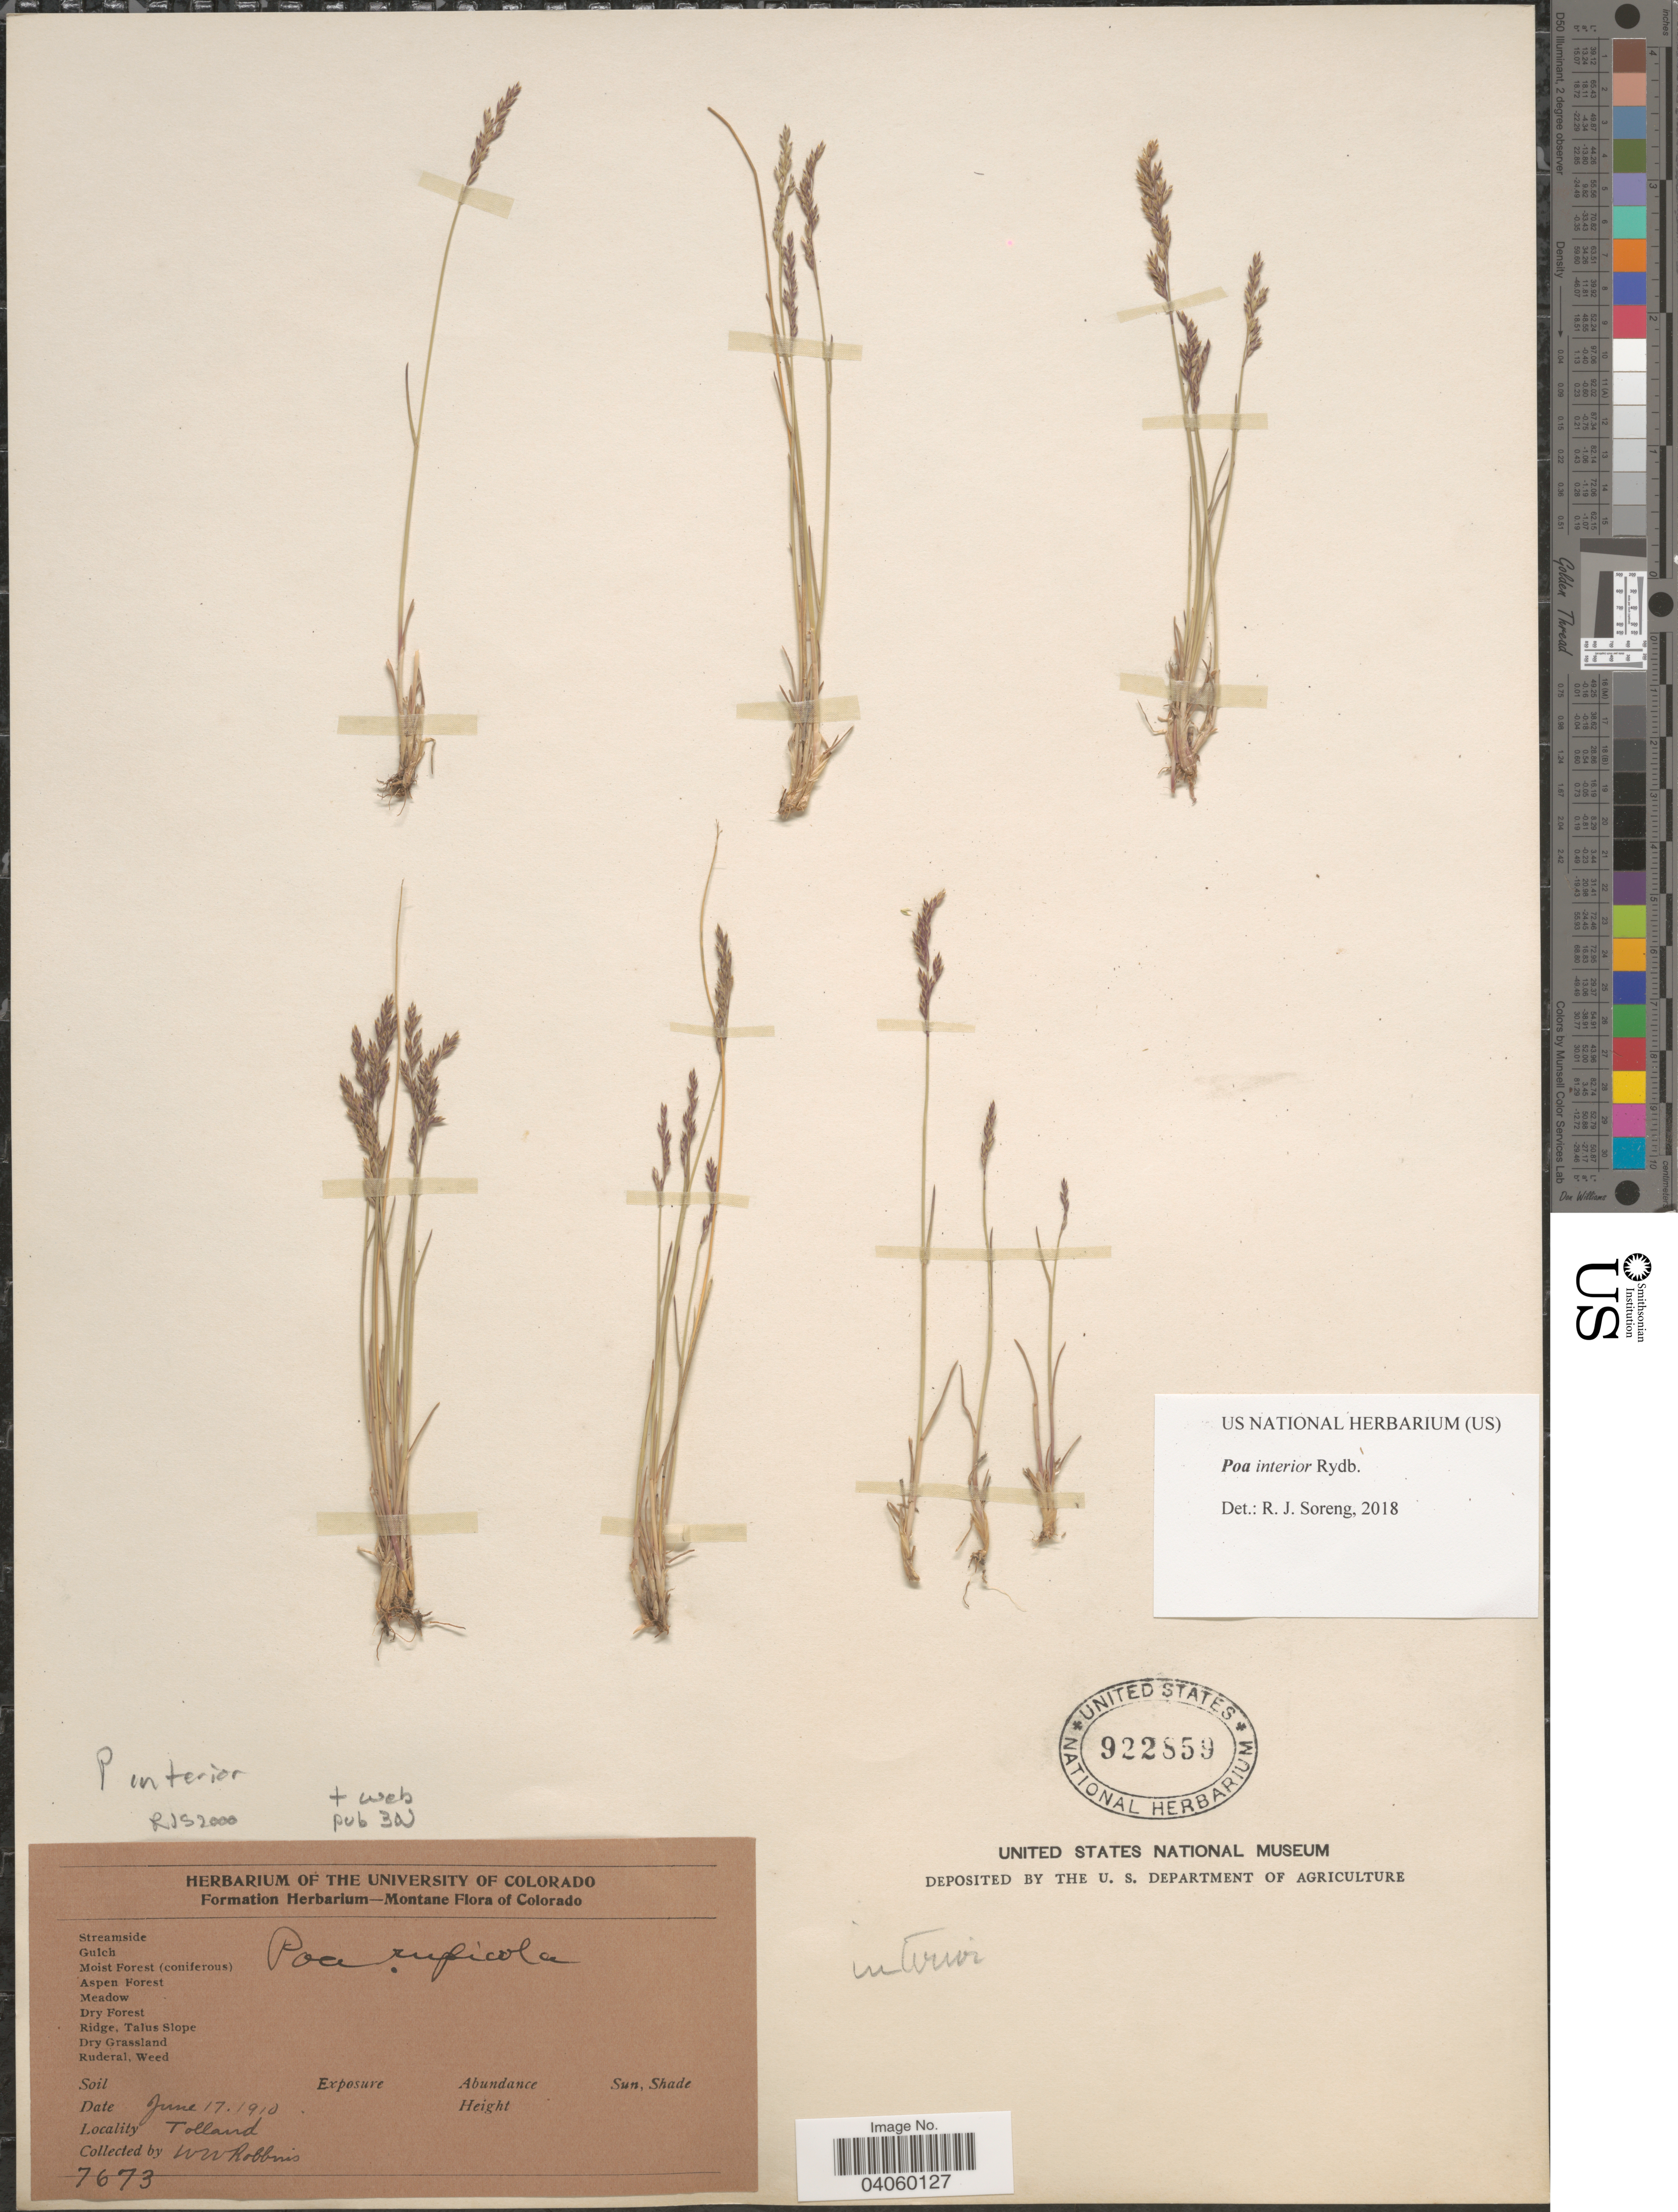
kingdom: Plantae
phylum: Tracheophyta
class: Liliopsida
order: Poales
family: Poaceae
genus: Poa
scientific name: Poa interior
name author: Rydb.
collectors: W. Robbins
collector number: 7673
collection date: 1910-06-17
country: United States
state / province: Colorado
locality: Tollard.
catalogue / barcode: US 922859